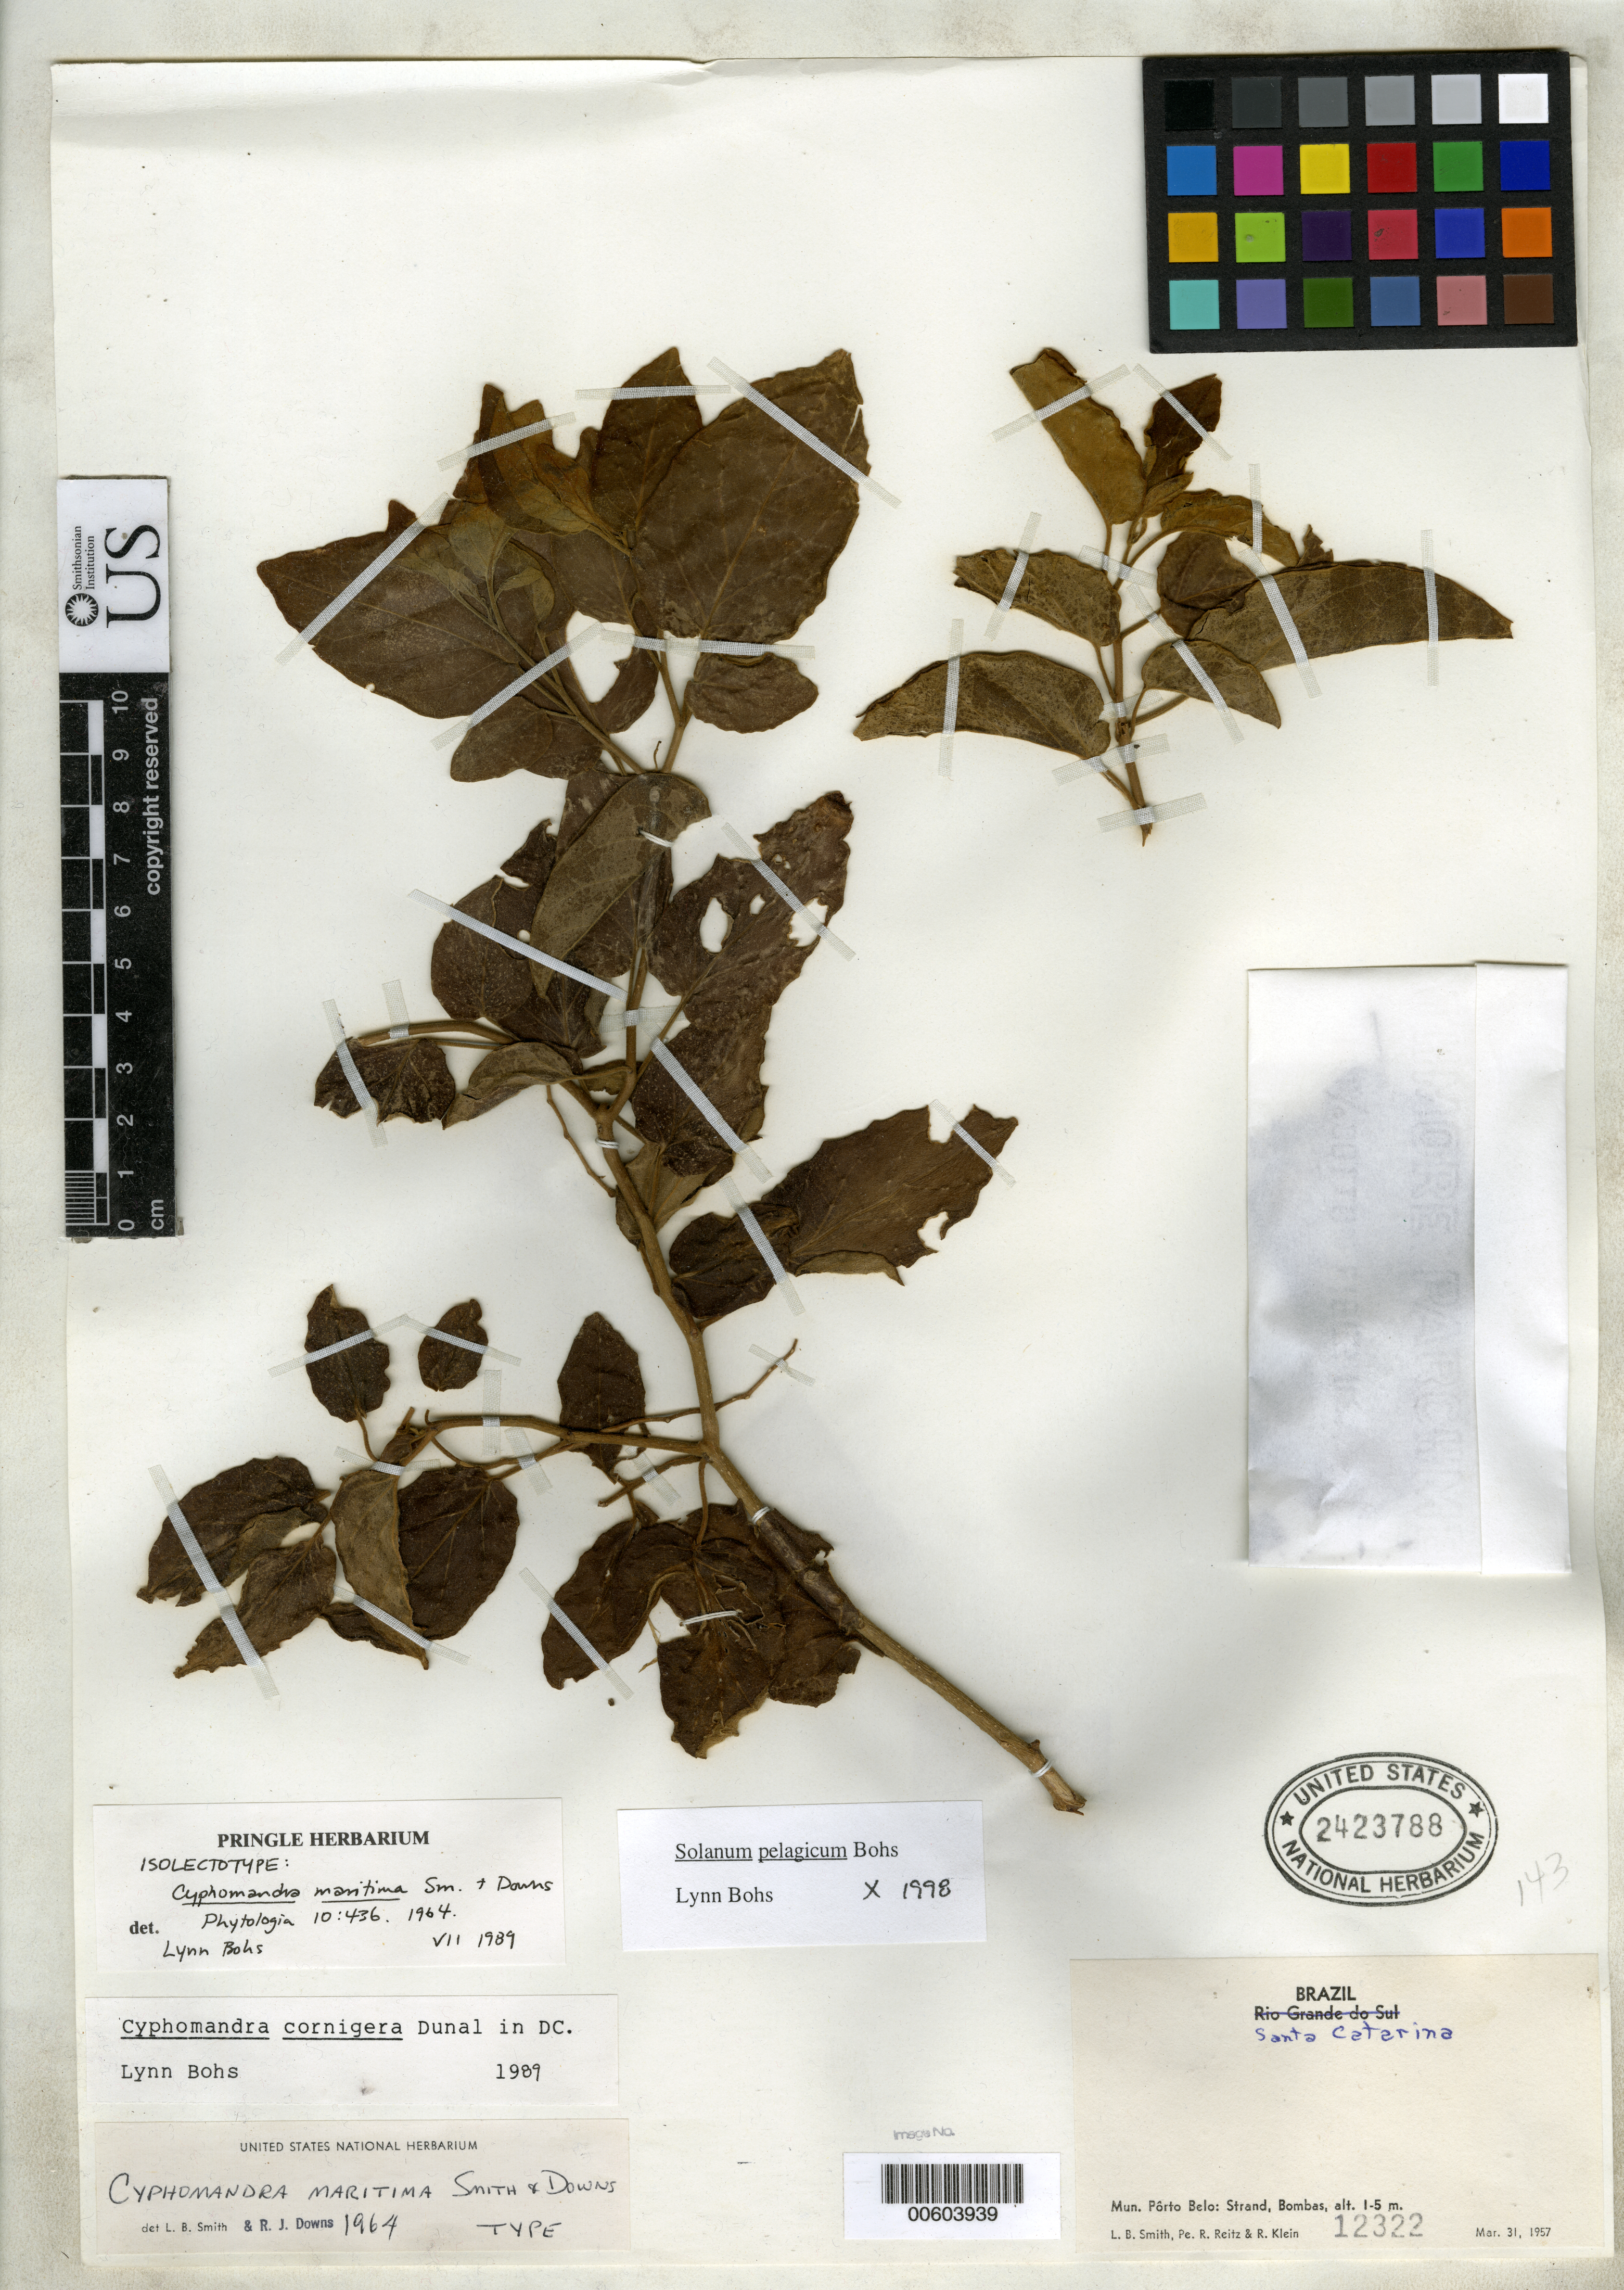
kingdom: Plantae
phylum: Tracheophyta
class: Magnoliopsida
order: Solanales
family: Solanaceae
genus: Cyphomandra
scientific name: Cyphomandra maritima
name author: L.B. Sm. & Downs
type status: Holotype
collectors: L. Smith, R. Reitz & R. M. Klein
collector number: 12322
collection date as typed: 31 Mar 1957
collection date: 1957-03-31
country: Brazil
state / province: Santa Catarina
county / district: Porto Belo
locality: Strand, Bombas.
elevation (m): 1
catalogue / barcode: US 2423788